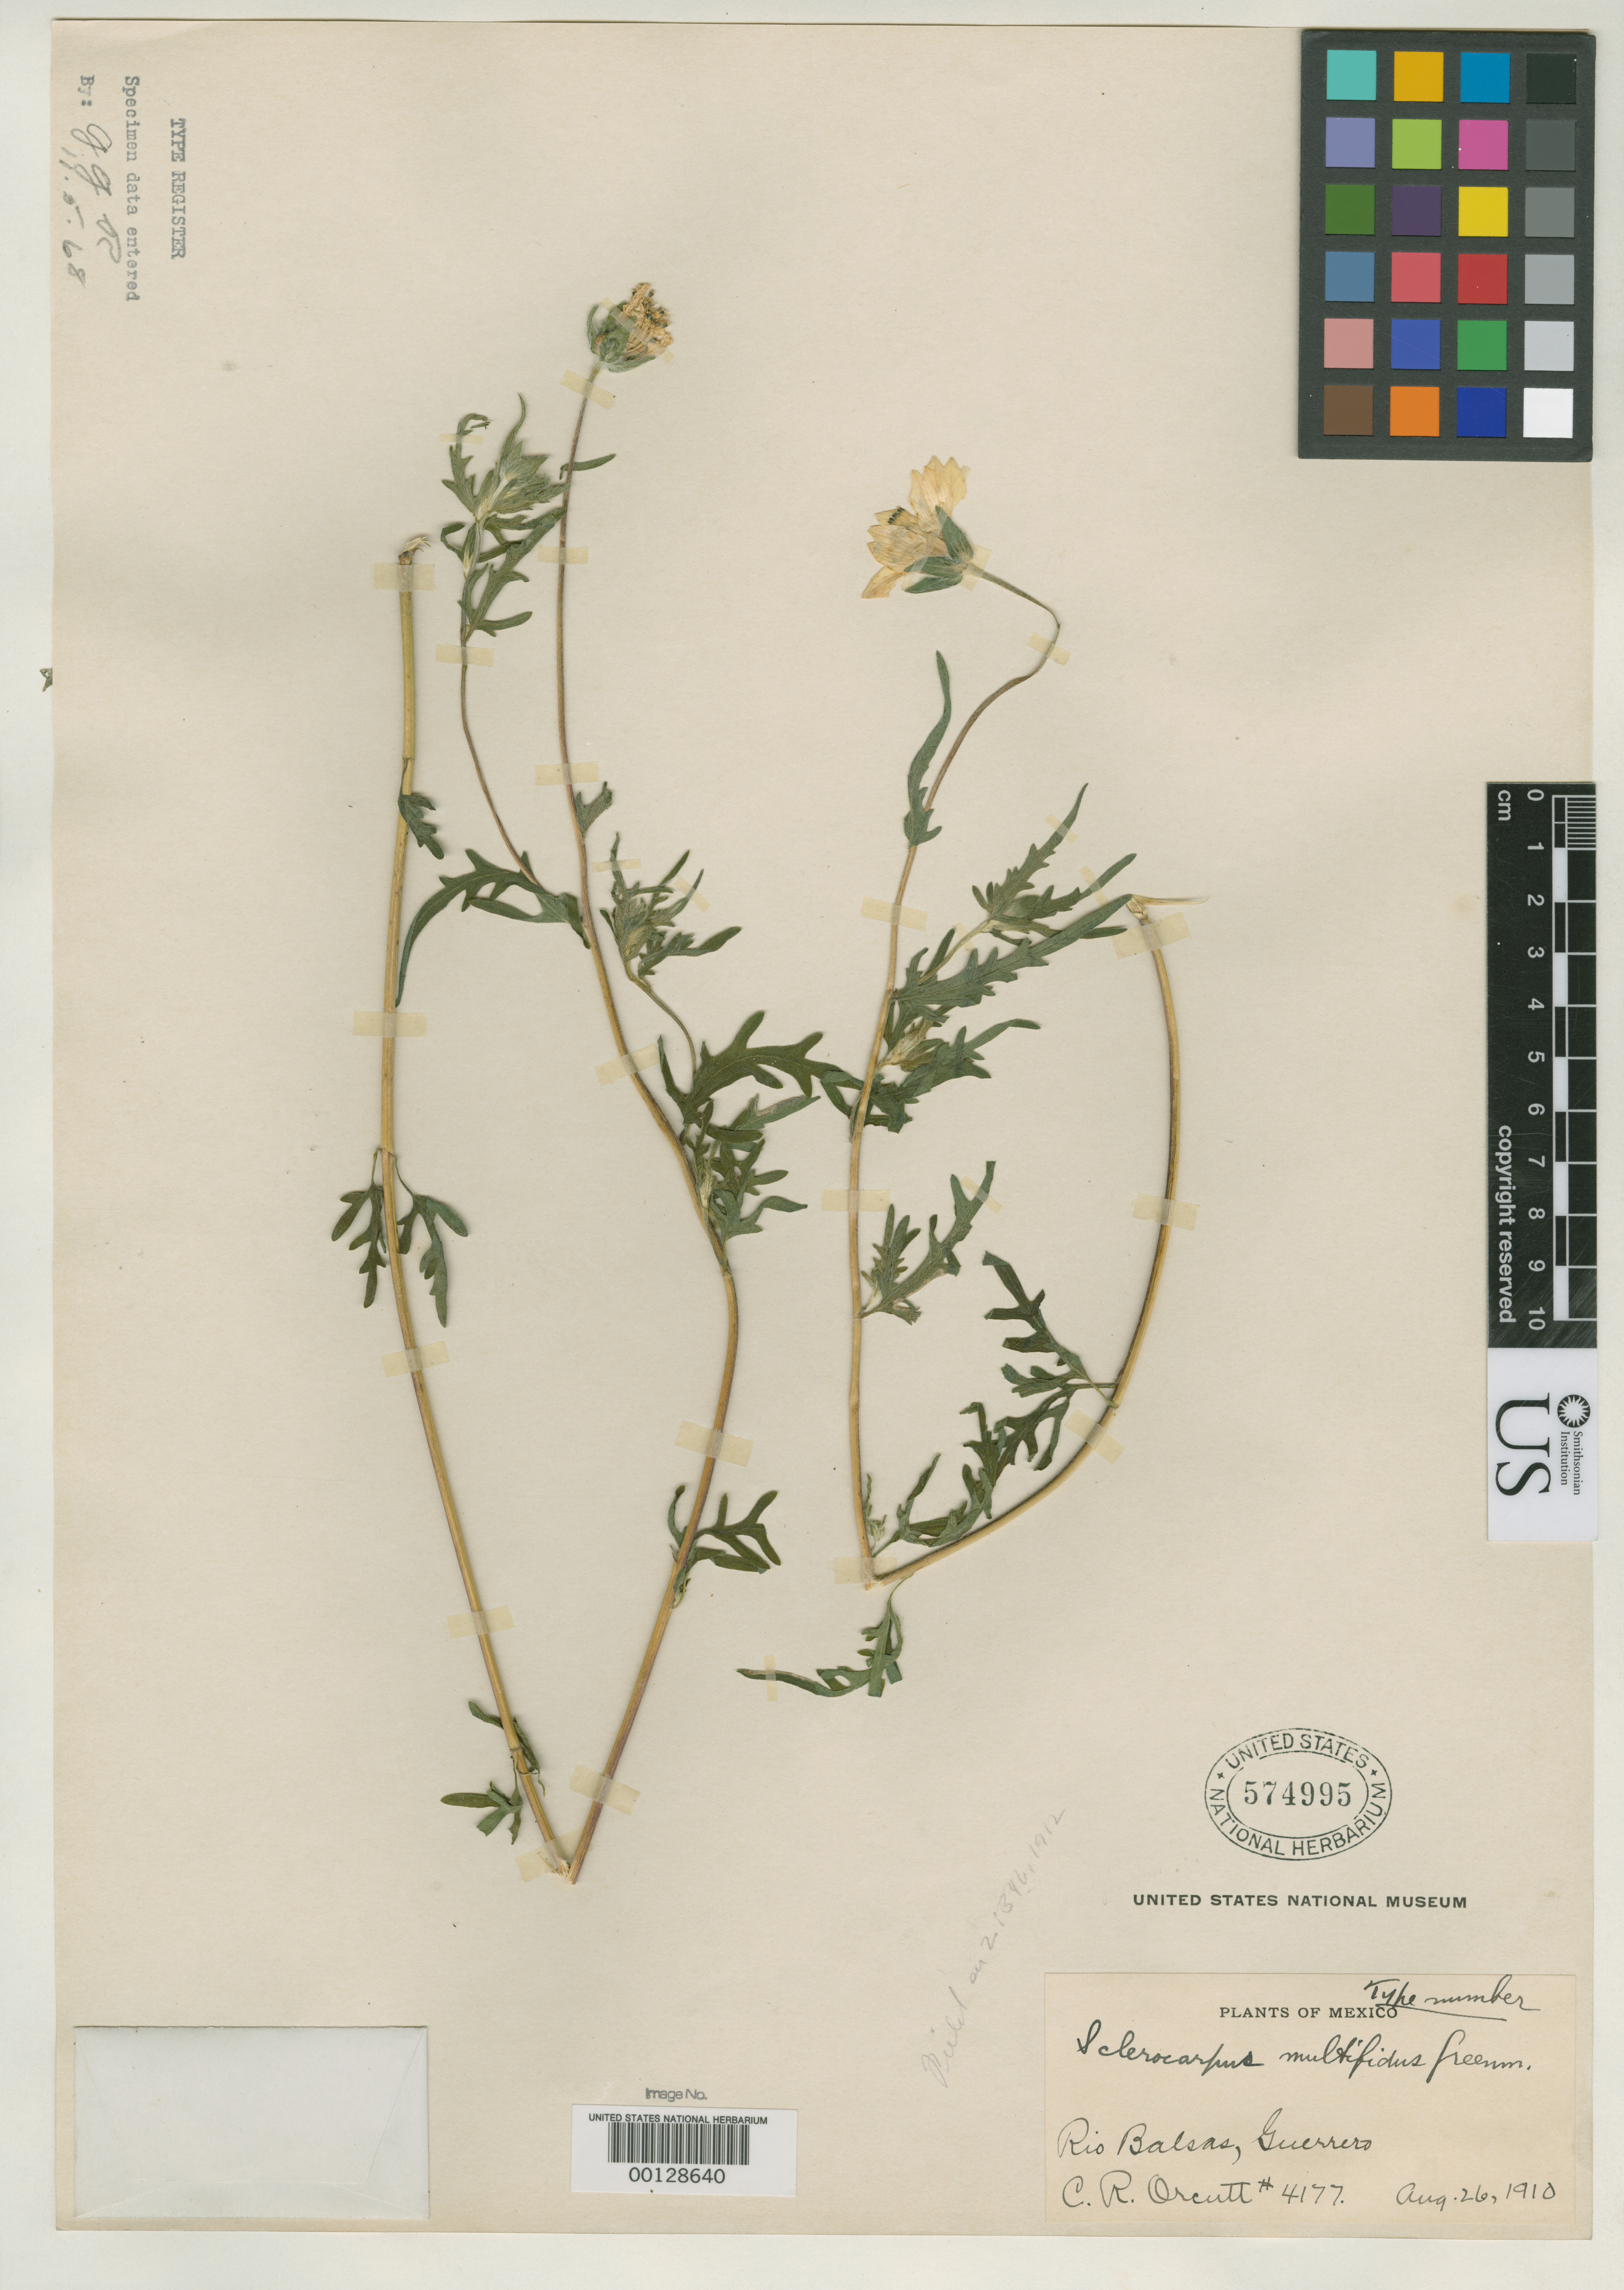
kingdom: Plantae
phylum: Tracheophyta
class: Magnoliopsida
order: Asterales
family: Asteraceae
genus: Sclerocarpus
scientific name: Sclerocarpus multifidus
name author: Greenm.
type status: Isotype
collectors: C. R. Orcutt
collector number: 4177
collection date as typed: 26 Aug 1910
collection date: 1910-08-26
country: Mexico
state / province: Guerrero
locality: Rio Balsas.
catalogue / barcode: US 574995